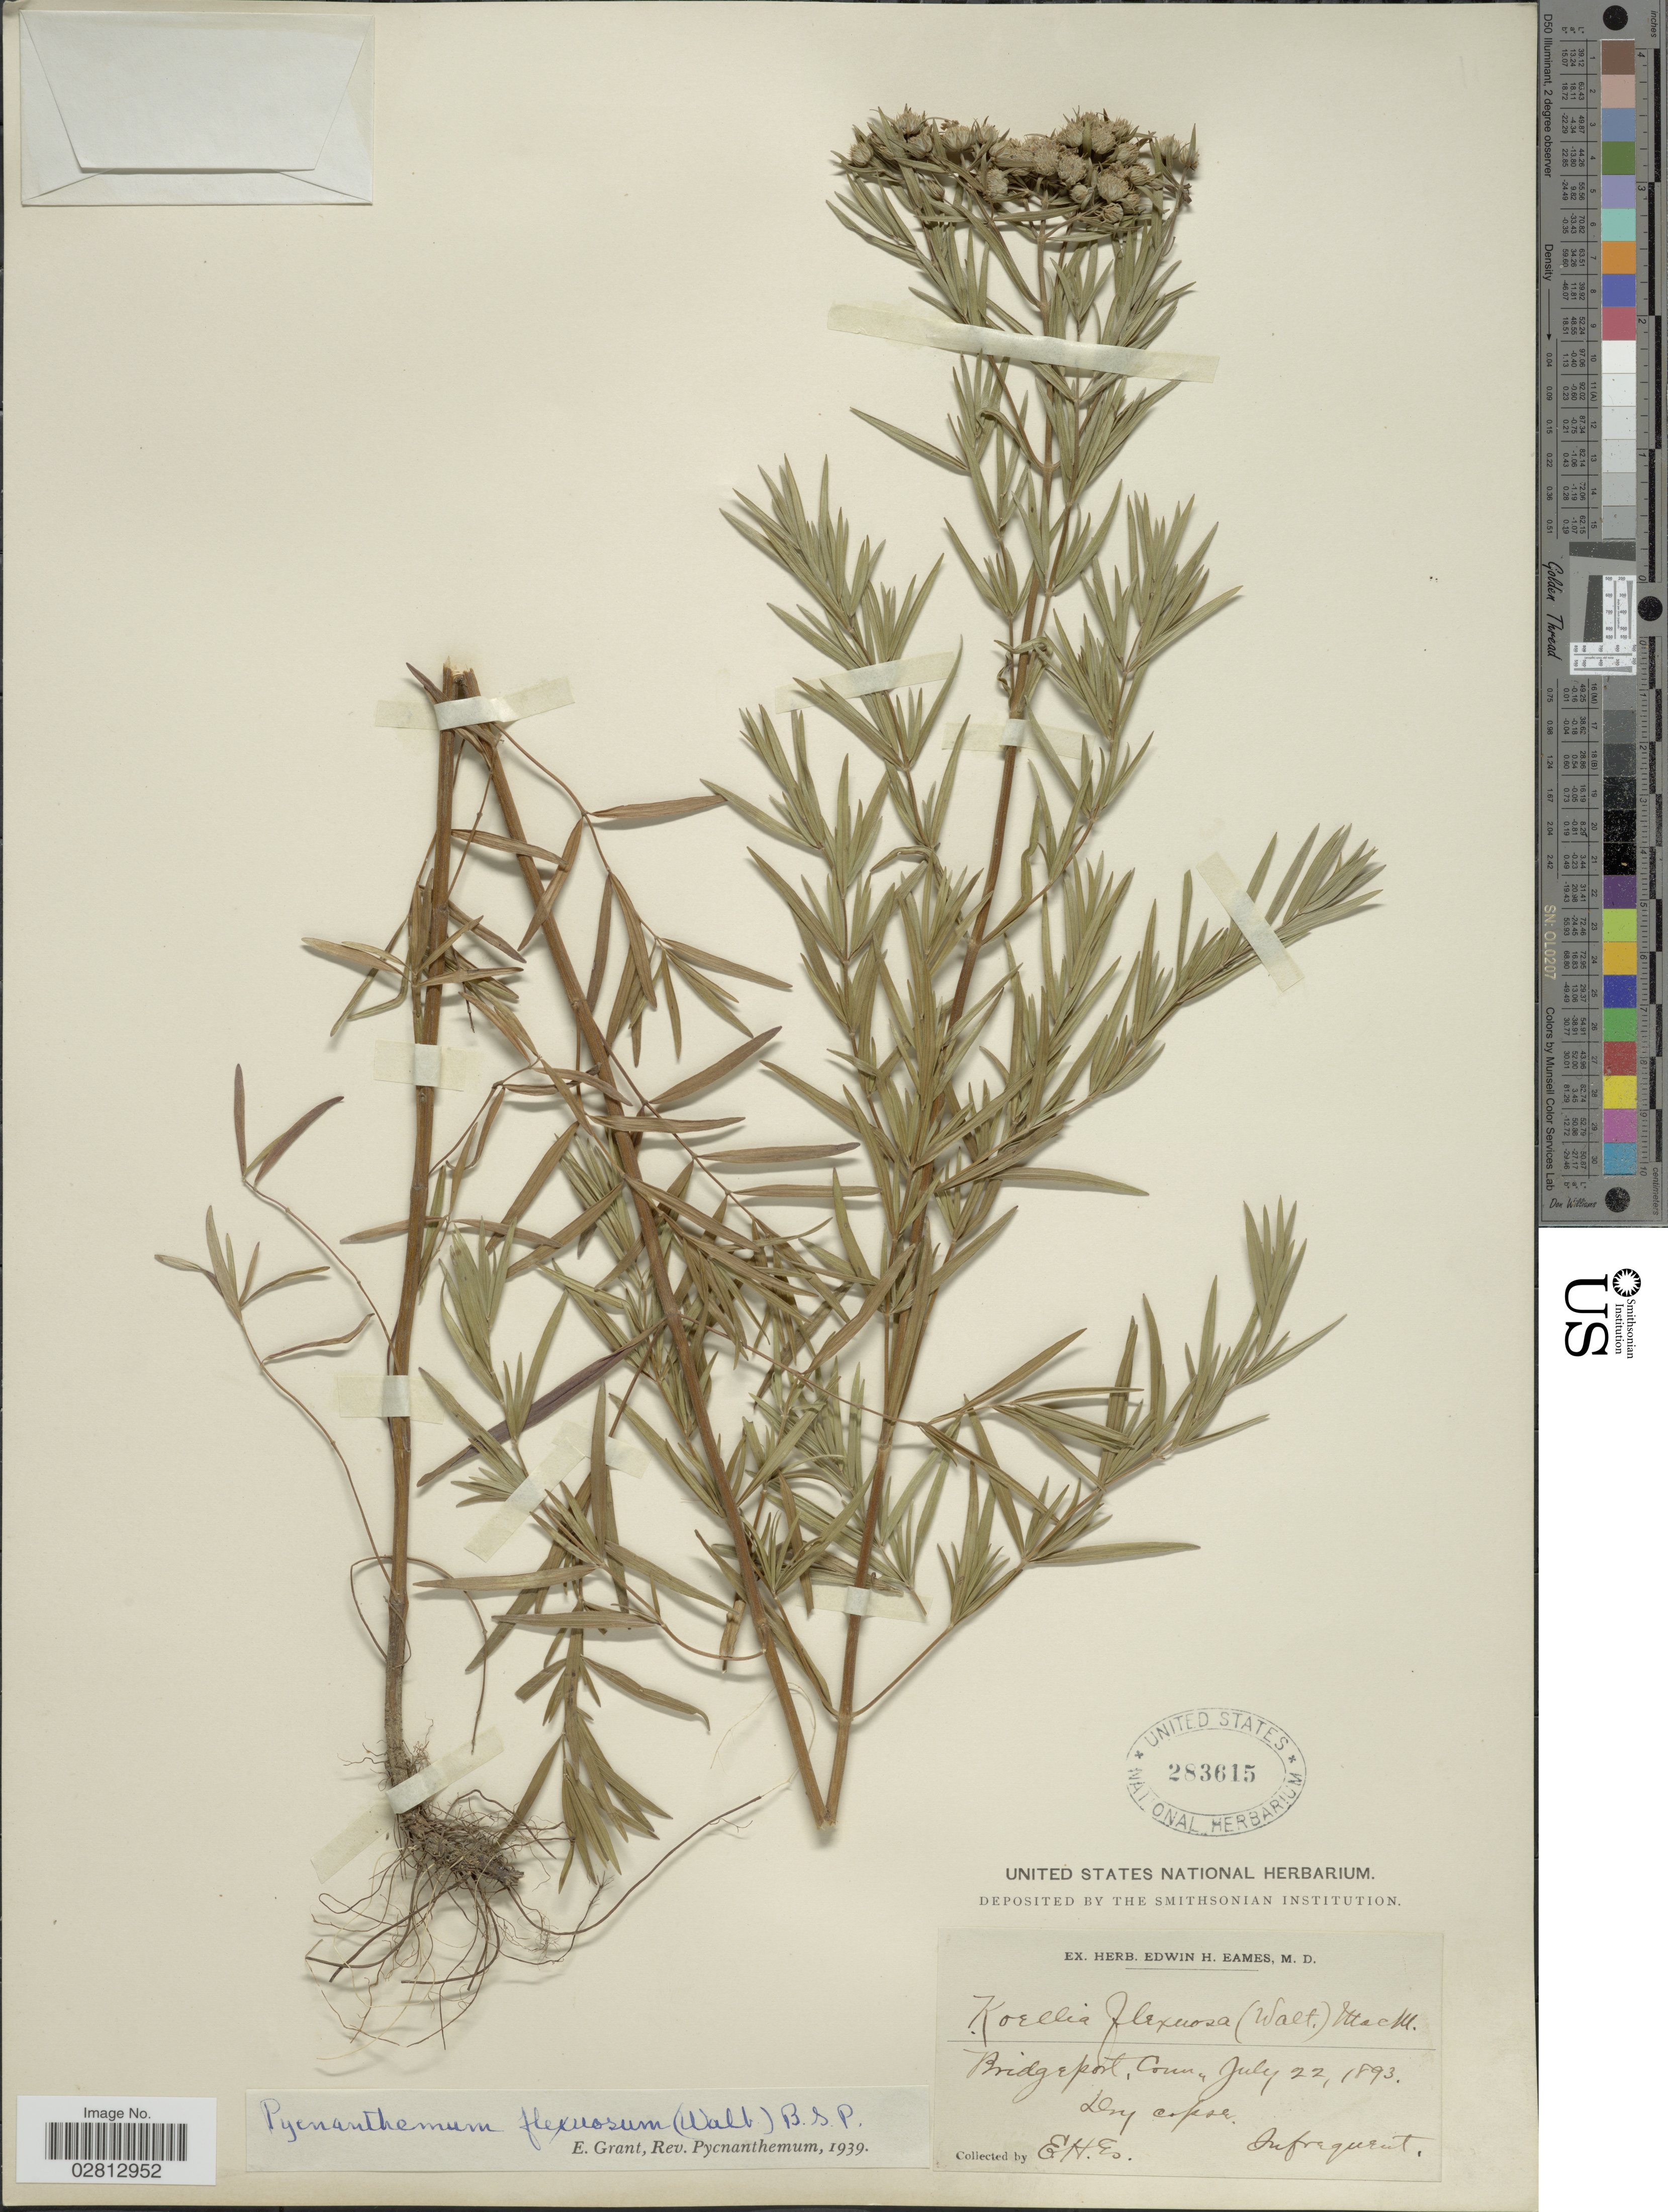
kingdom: Plantae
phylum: Tracheophyta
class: Magnoliopsida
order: Lamiales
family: Lamiaceae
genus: Pycnanthemum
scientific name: Pycnanthemum tenuifolium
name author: Schrad.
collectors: E. H. Eames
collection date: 1893-07-22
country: United States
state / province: Connecticut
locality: Bridgepost.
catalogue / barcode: US 283615